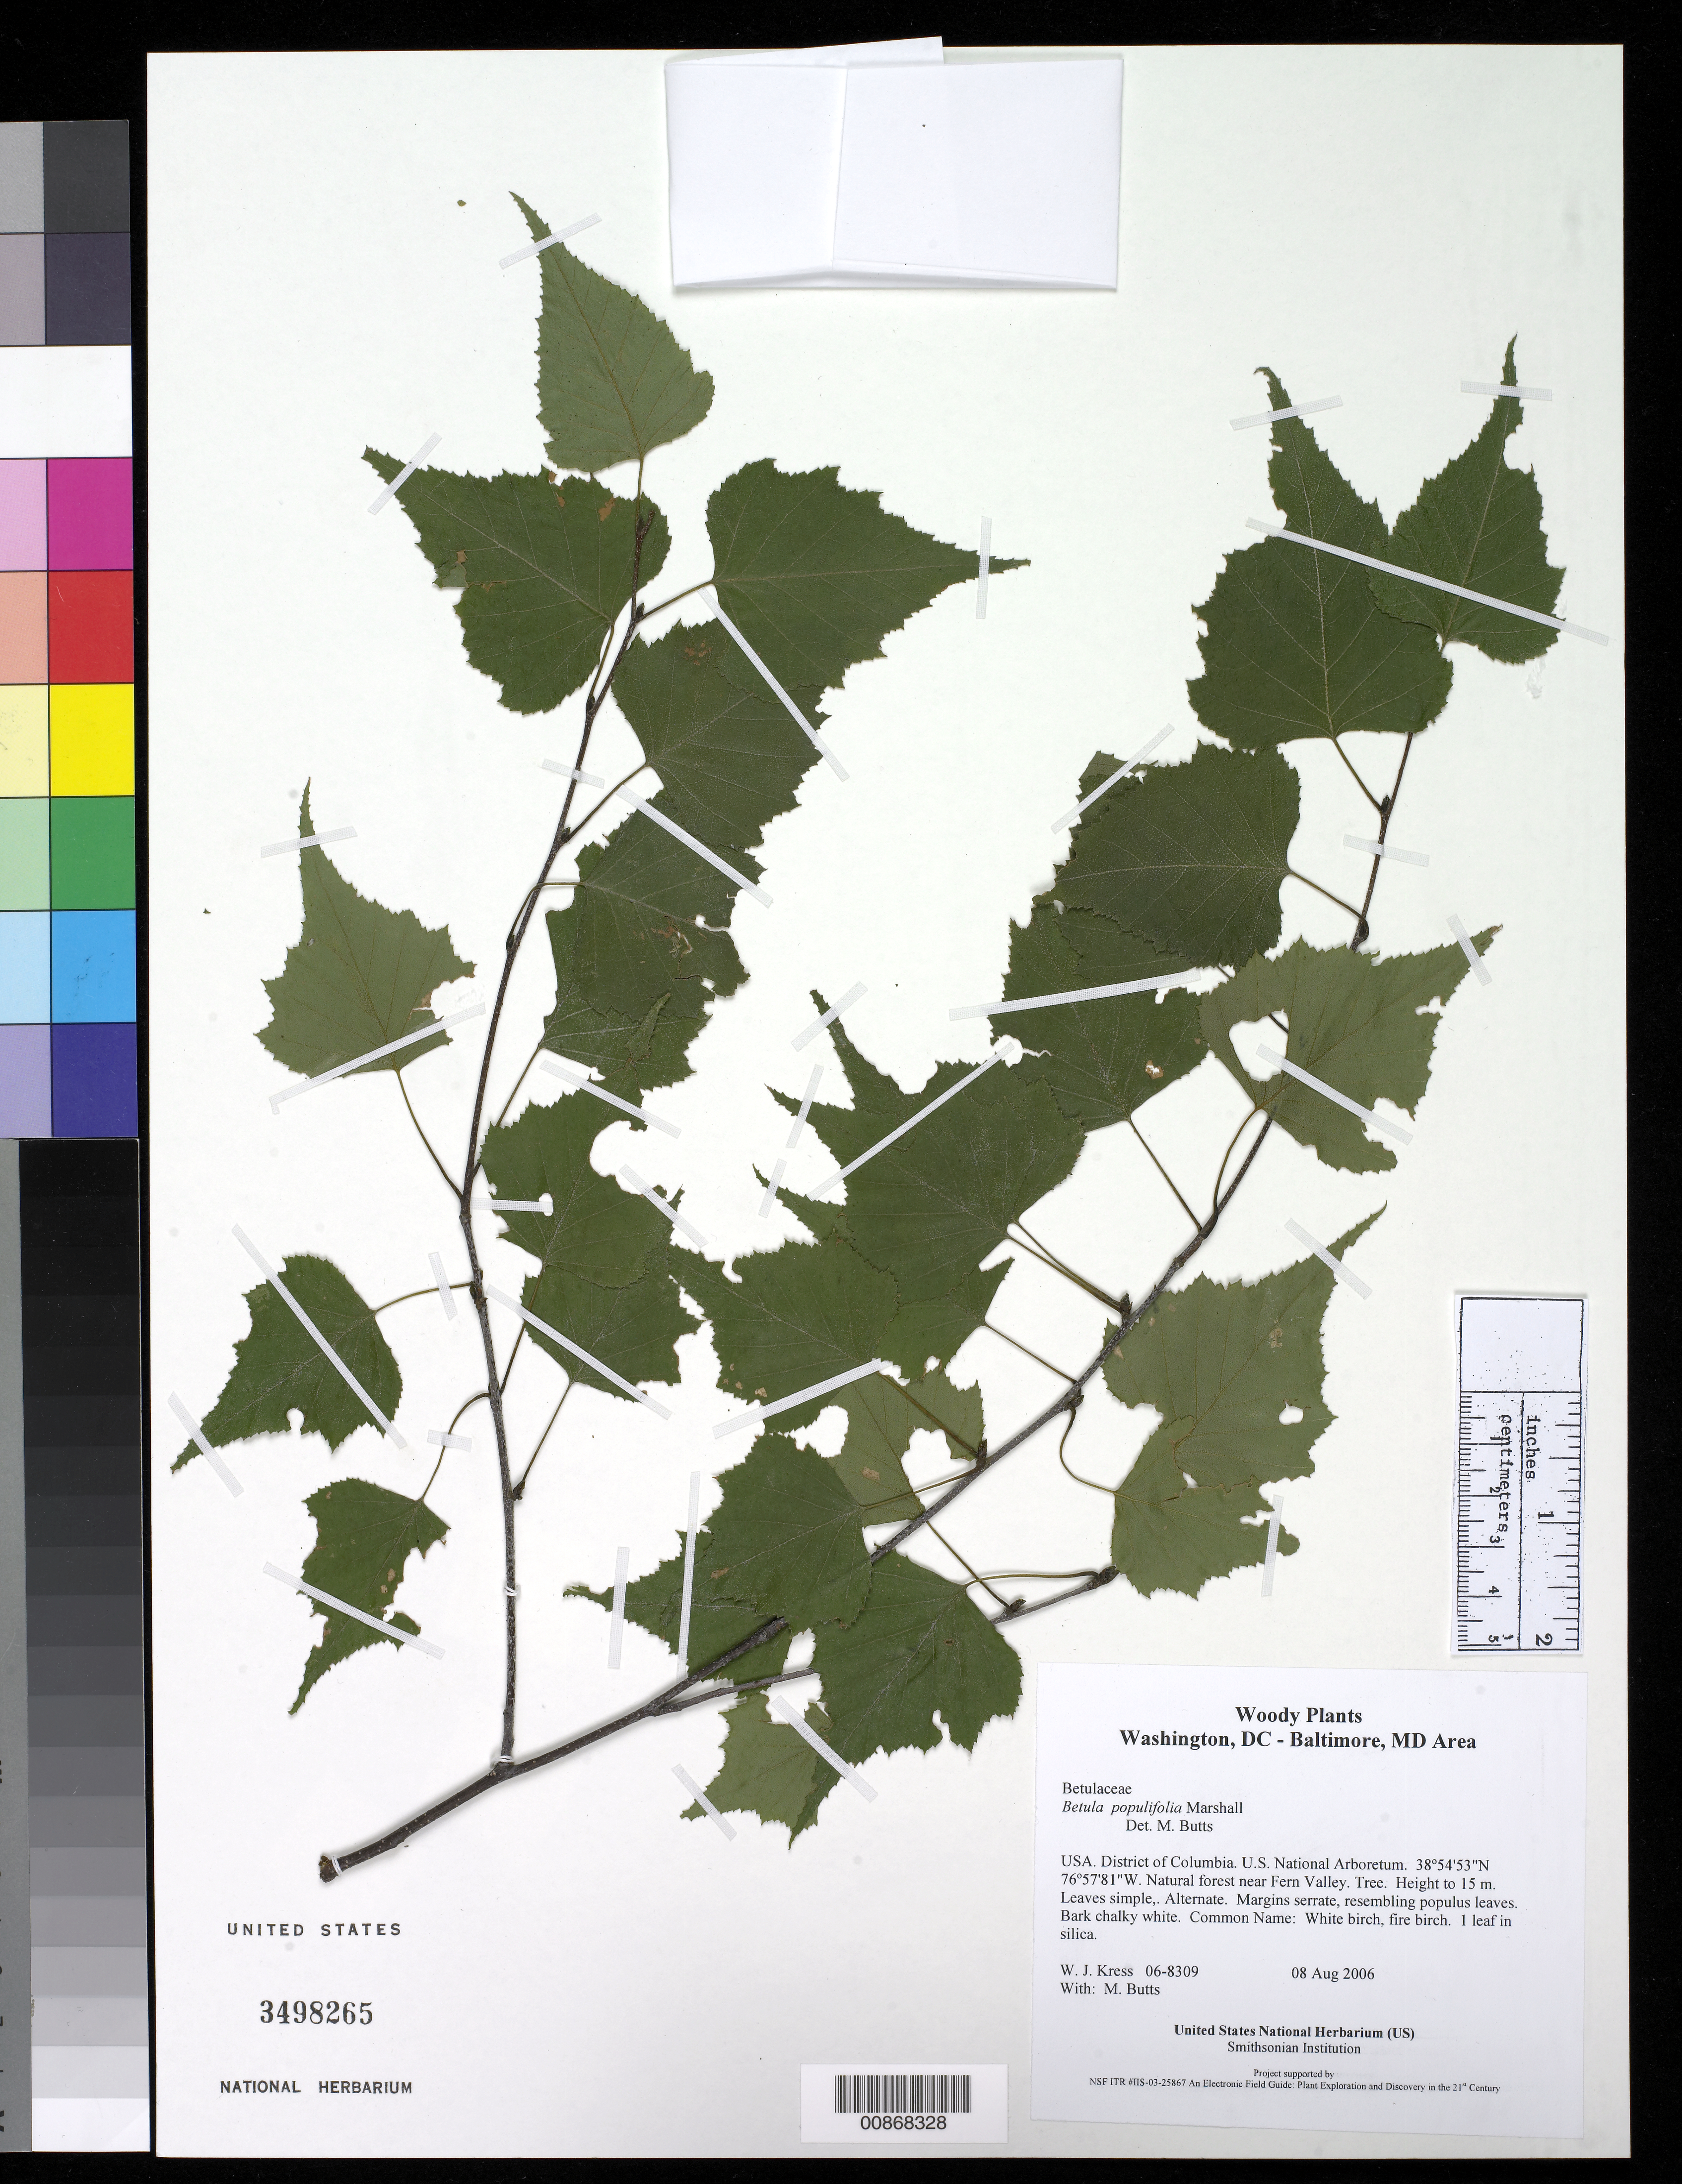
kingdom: Plantae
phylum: Tracheophyta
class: Magnoliopsida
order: Fagales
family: Betulaceae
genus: Betula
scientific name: Betula populifolia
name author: Marshall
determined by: Butts, M. B.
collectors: W. J. Kress & M. B. Butts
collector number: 06-8309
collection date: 2006-08-08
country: United States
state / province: District of Columbia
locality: U.S. National Arboretum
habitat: Natural forest near Fern Valley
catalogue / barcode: US 3498265